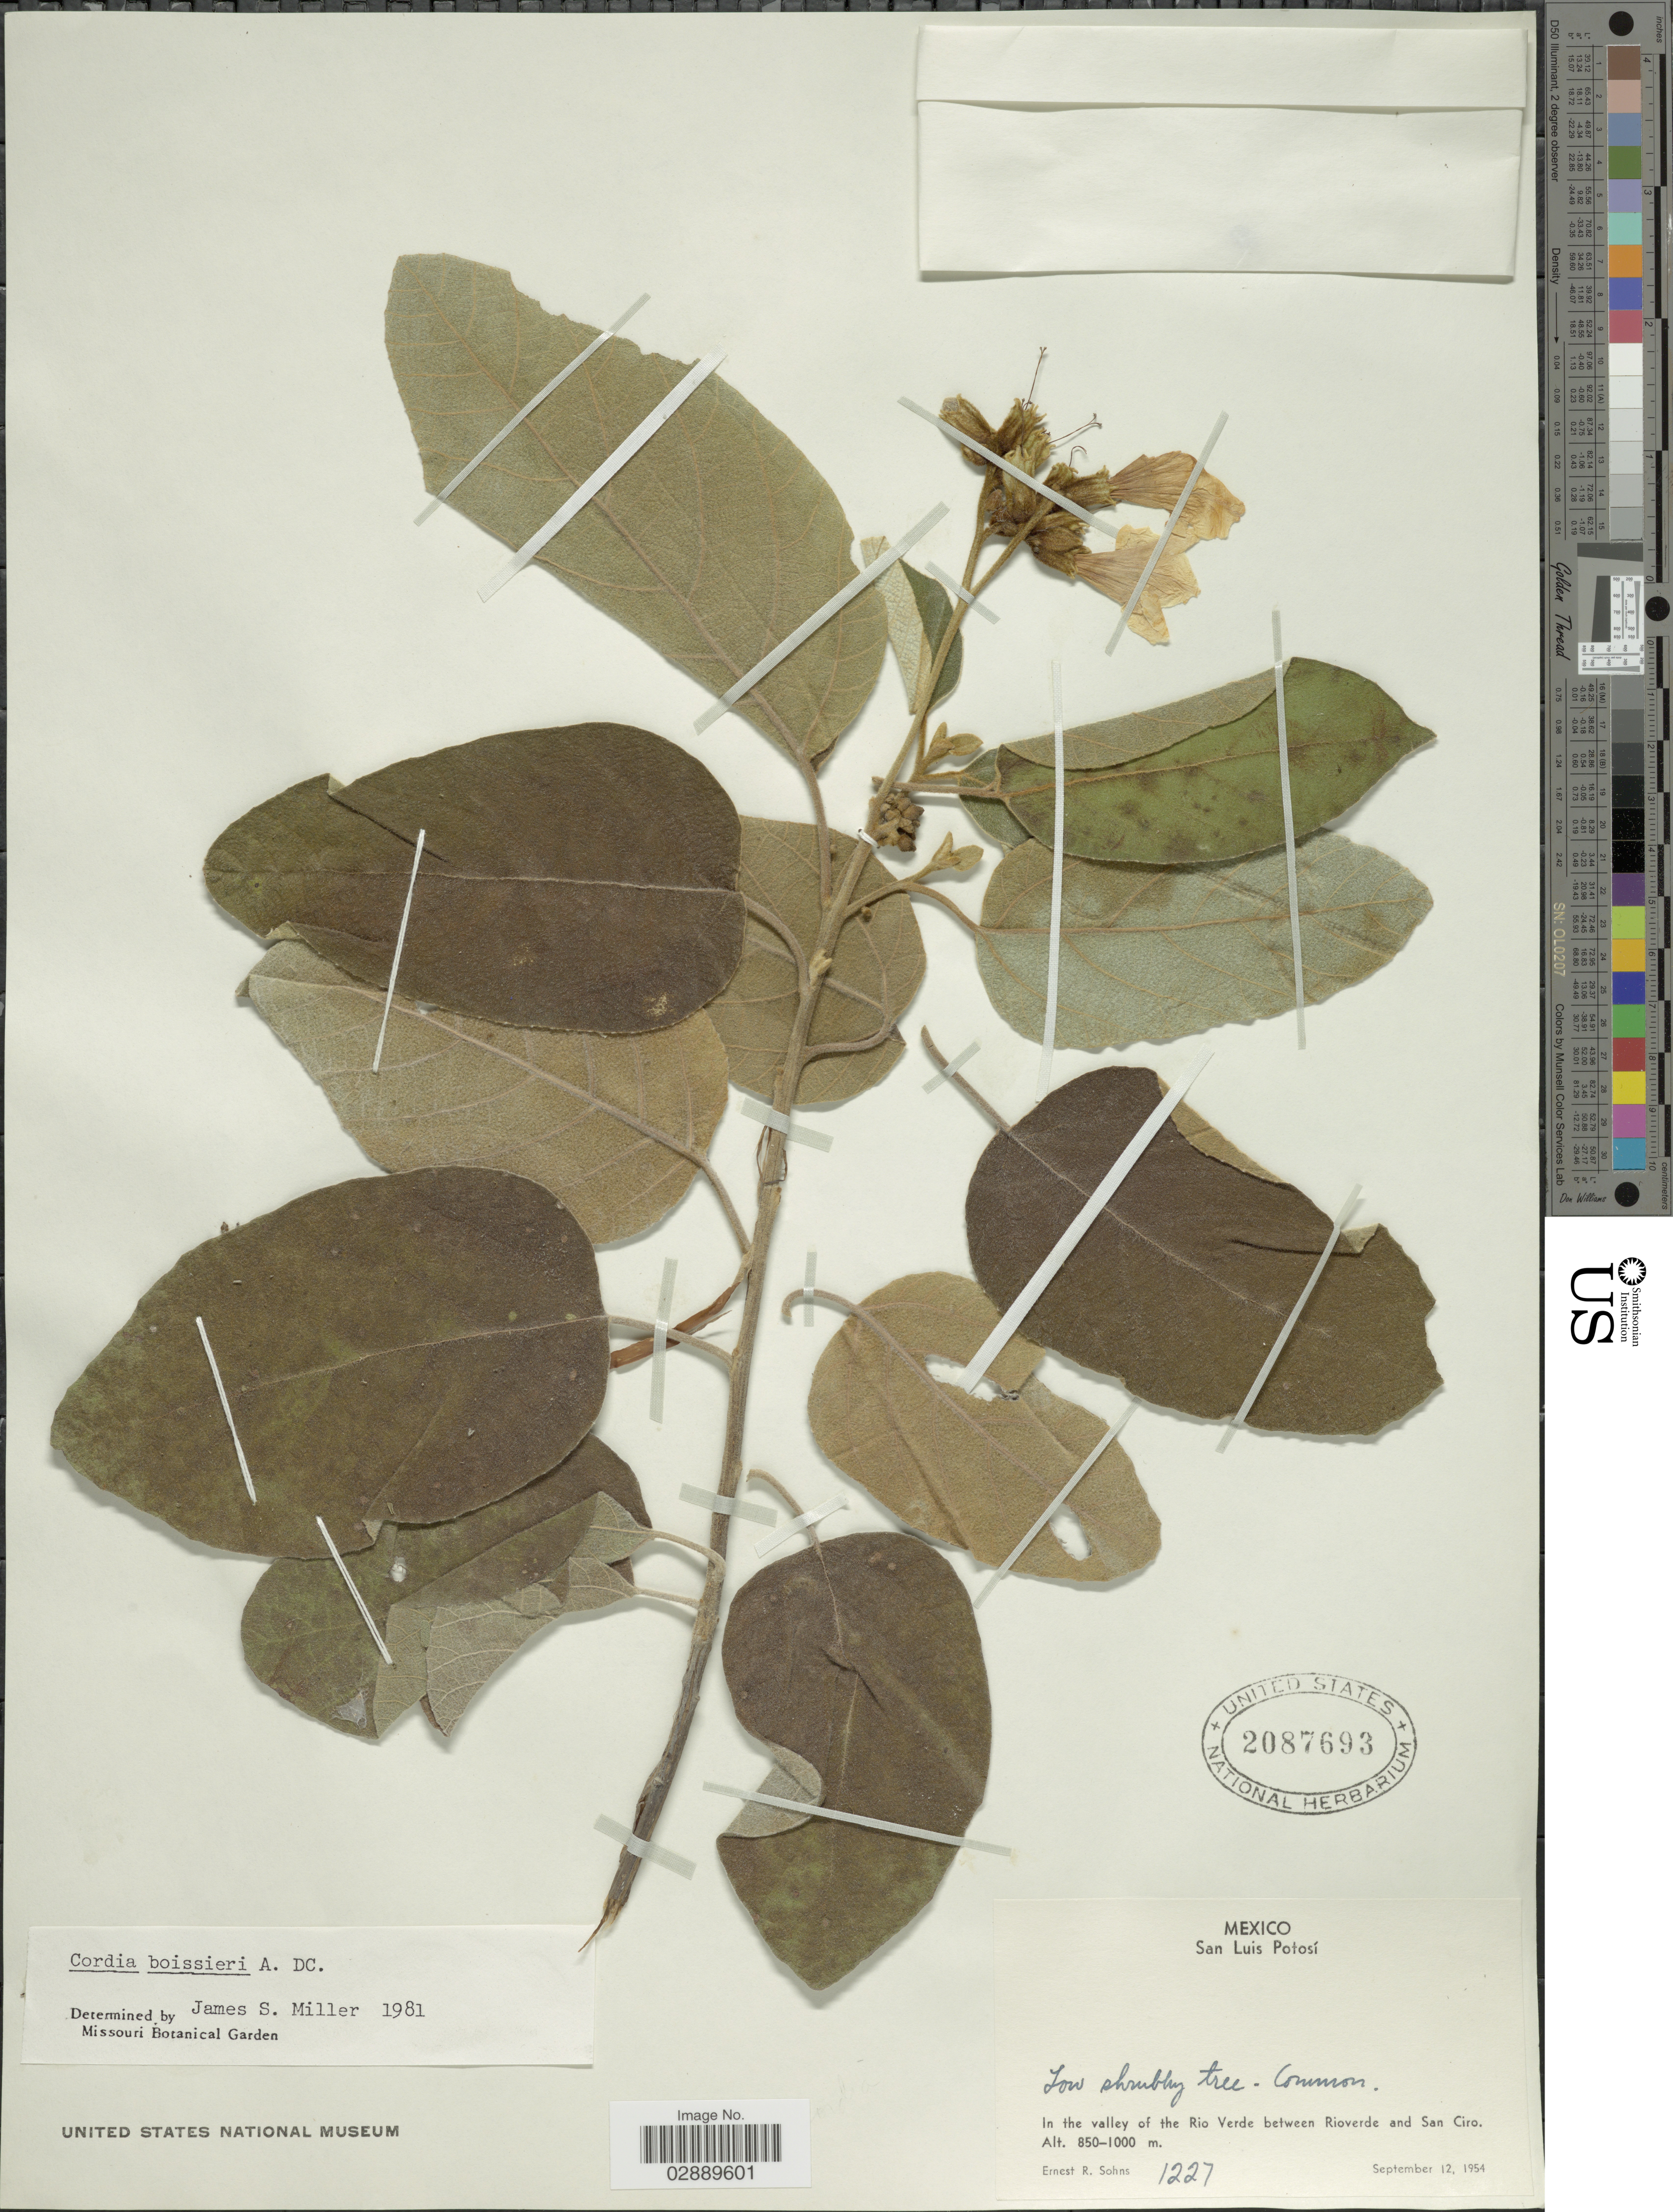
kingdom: Plantae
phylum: Tracheophyta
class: Magnoliopsida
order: Boraginales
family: Cordiaceae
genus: Cordia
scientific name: Cordia boissieri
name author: A. DC.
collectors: E. R. Sohns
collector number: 1227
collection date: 1954-09-12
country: Mexico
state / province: San Luis Potosí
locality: In the valley of the Rio Verde between Rioverde and San Ciro.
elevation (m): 850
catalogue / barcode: US 2087693